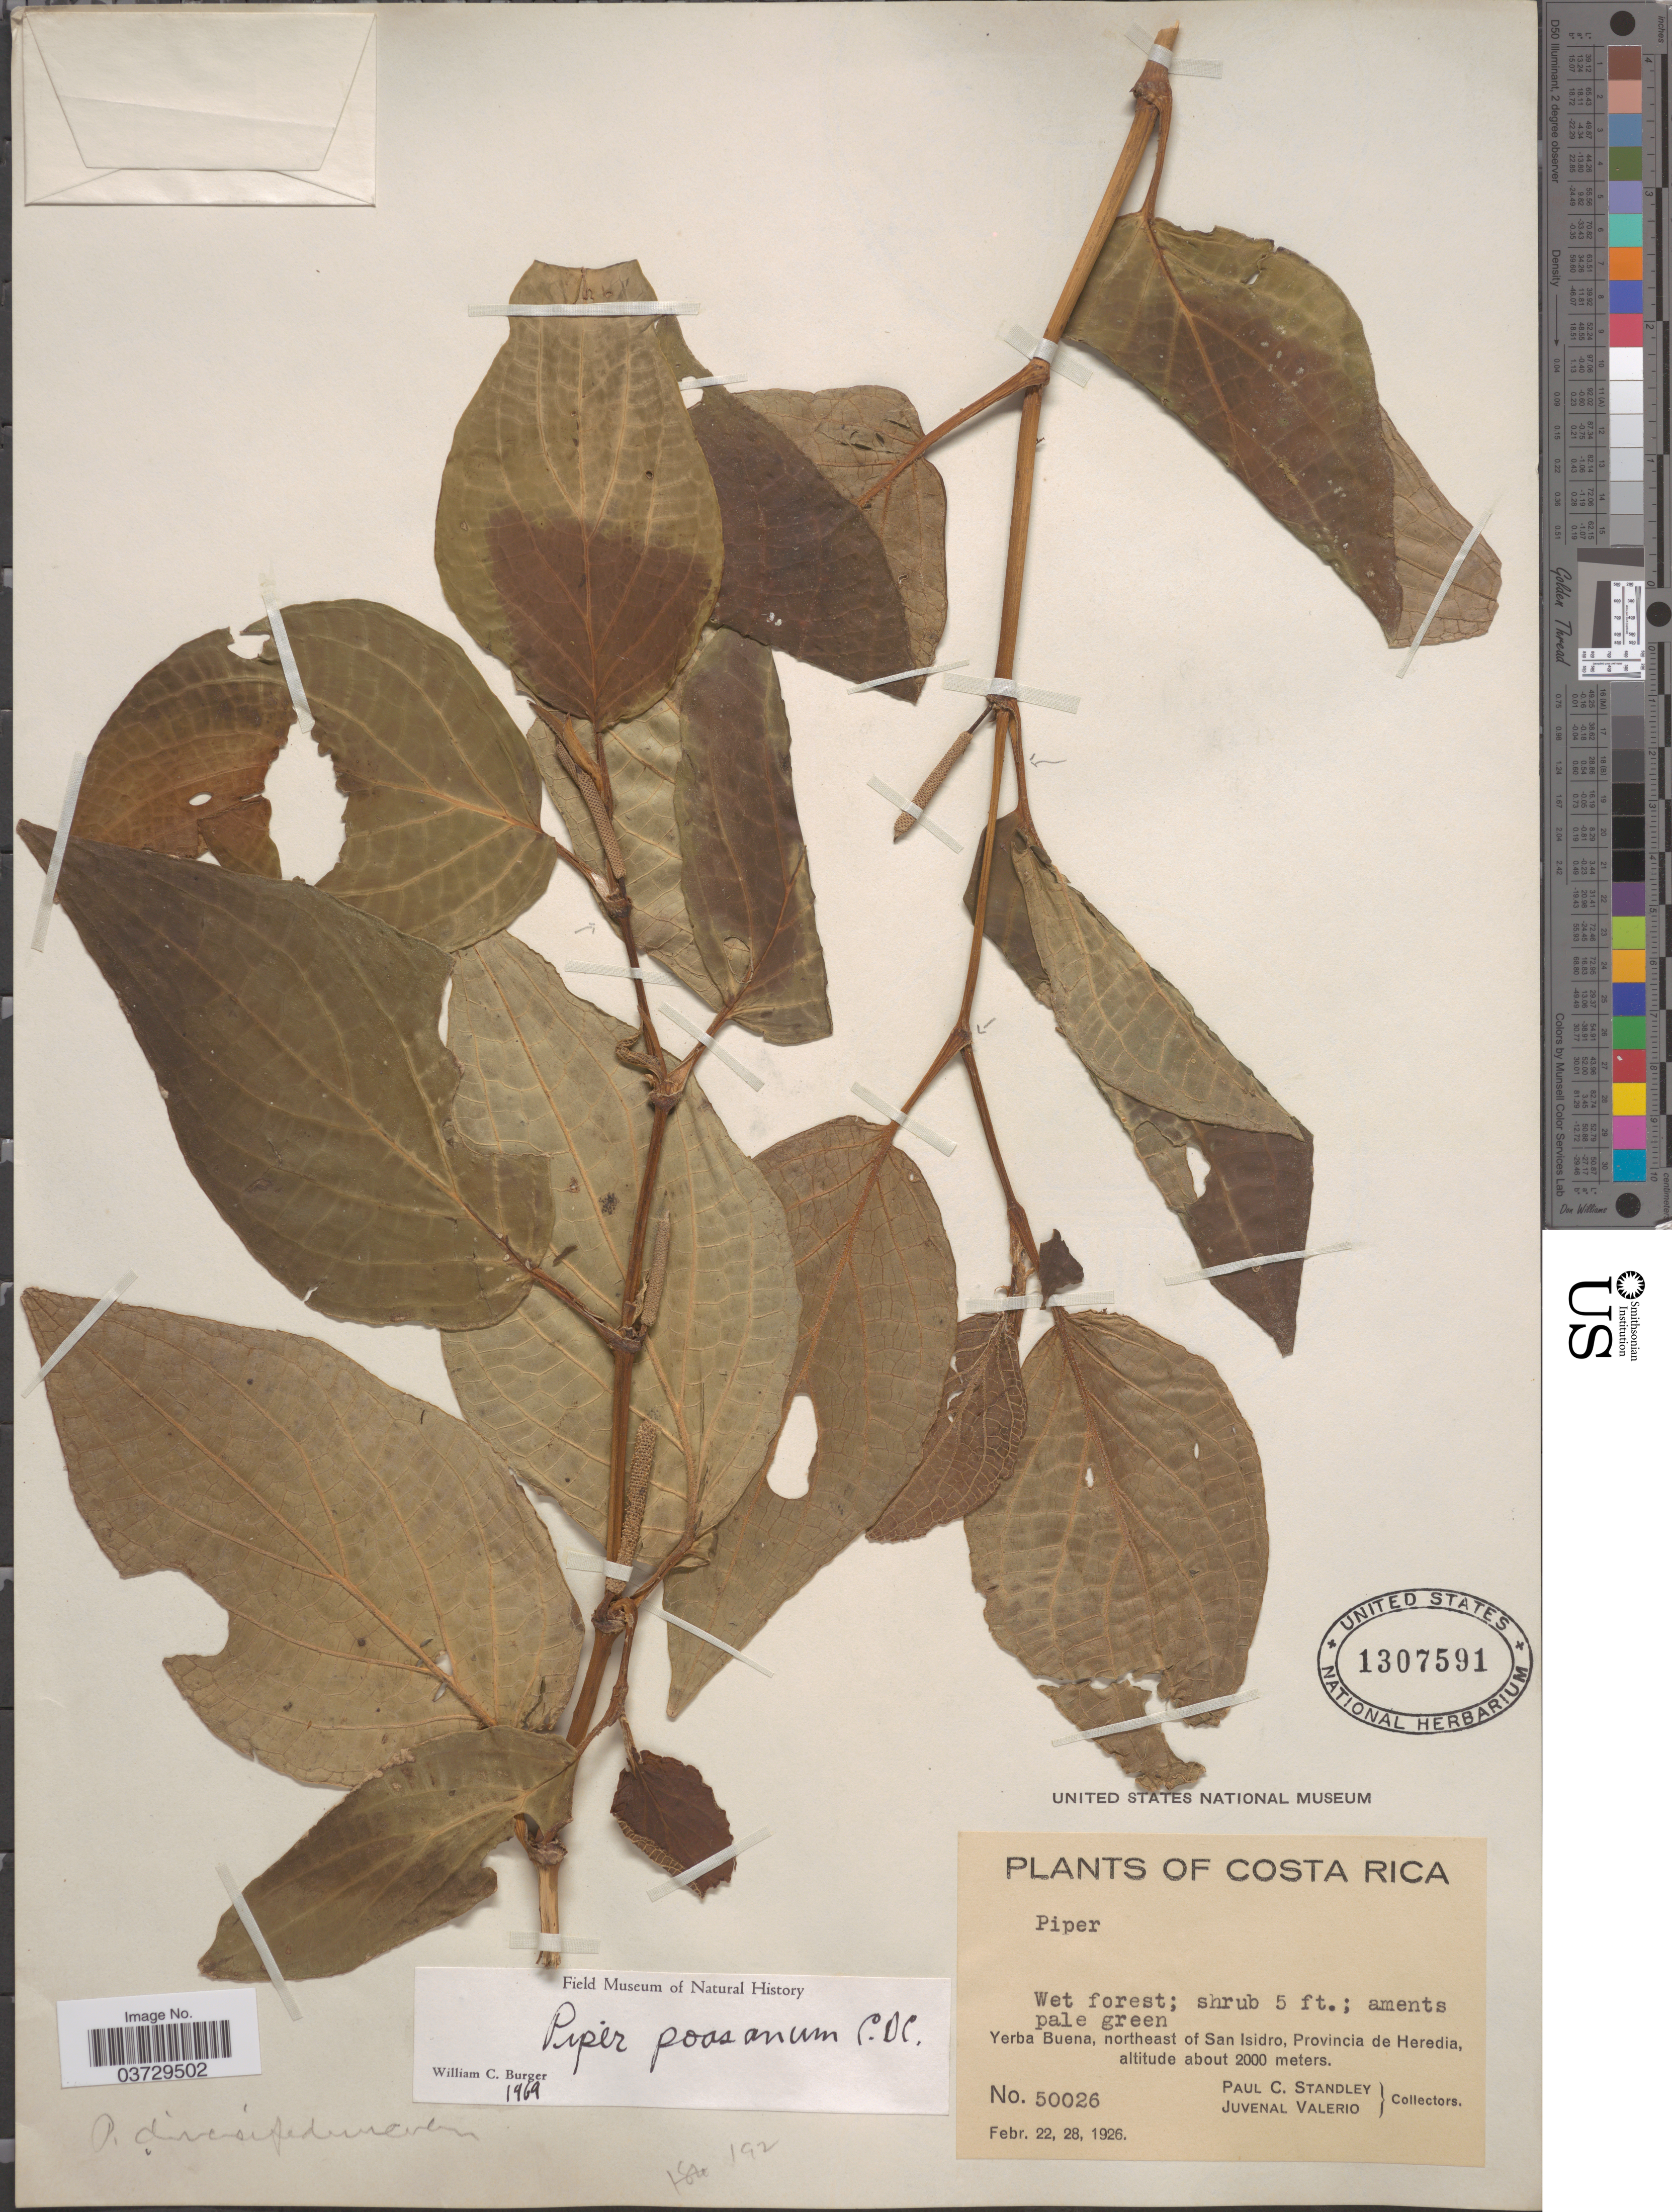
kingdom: Plantae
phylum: Tracheophyta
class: Magnoliopsida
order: Piperales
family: Piperaceae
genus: Piper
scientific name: Piper poasanum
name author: C. DC.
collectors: P. C. Standley & J. Valerio R.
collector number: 50026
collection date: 1926-02-22/1926-02-28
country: Costa Rica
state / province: Heredia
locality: Yerba Buena, northeast of San Isidro.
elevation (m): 2000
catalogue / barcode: US 1307591